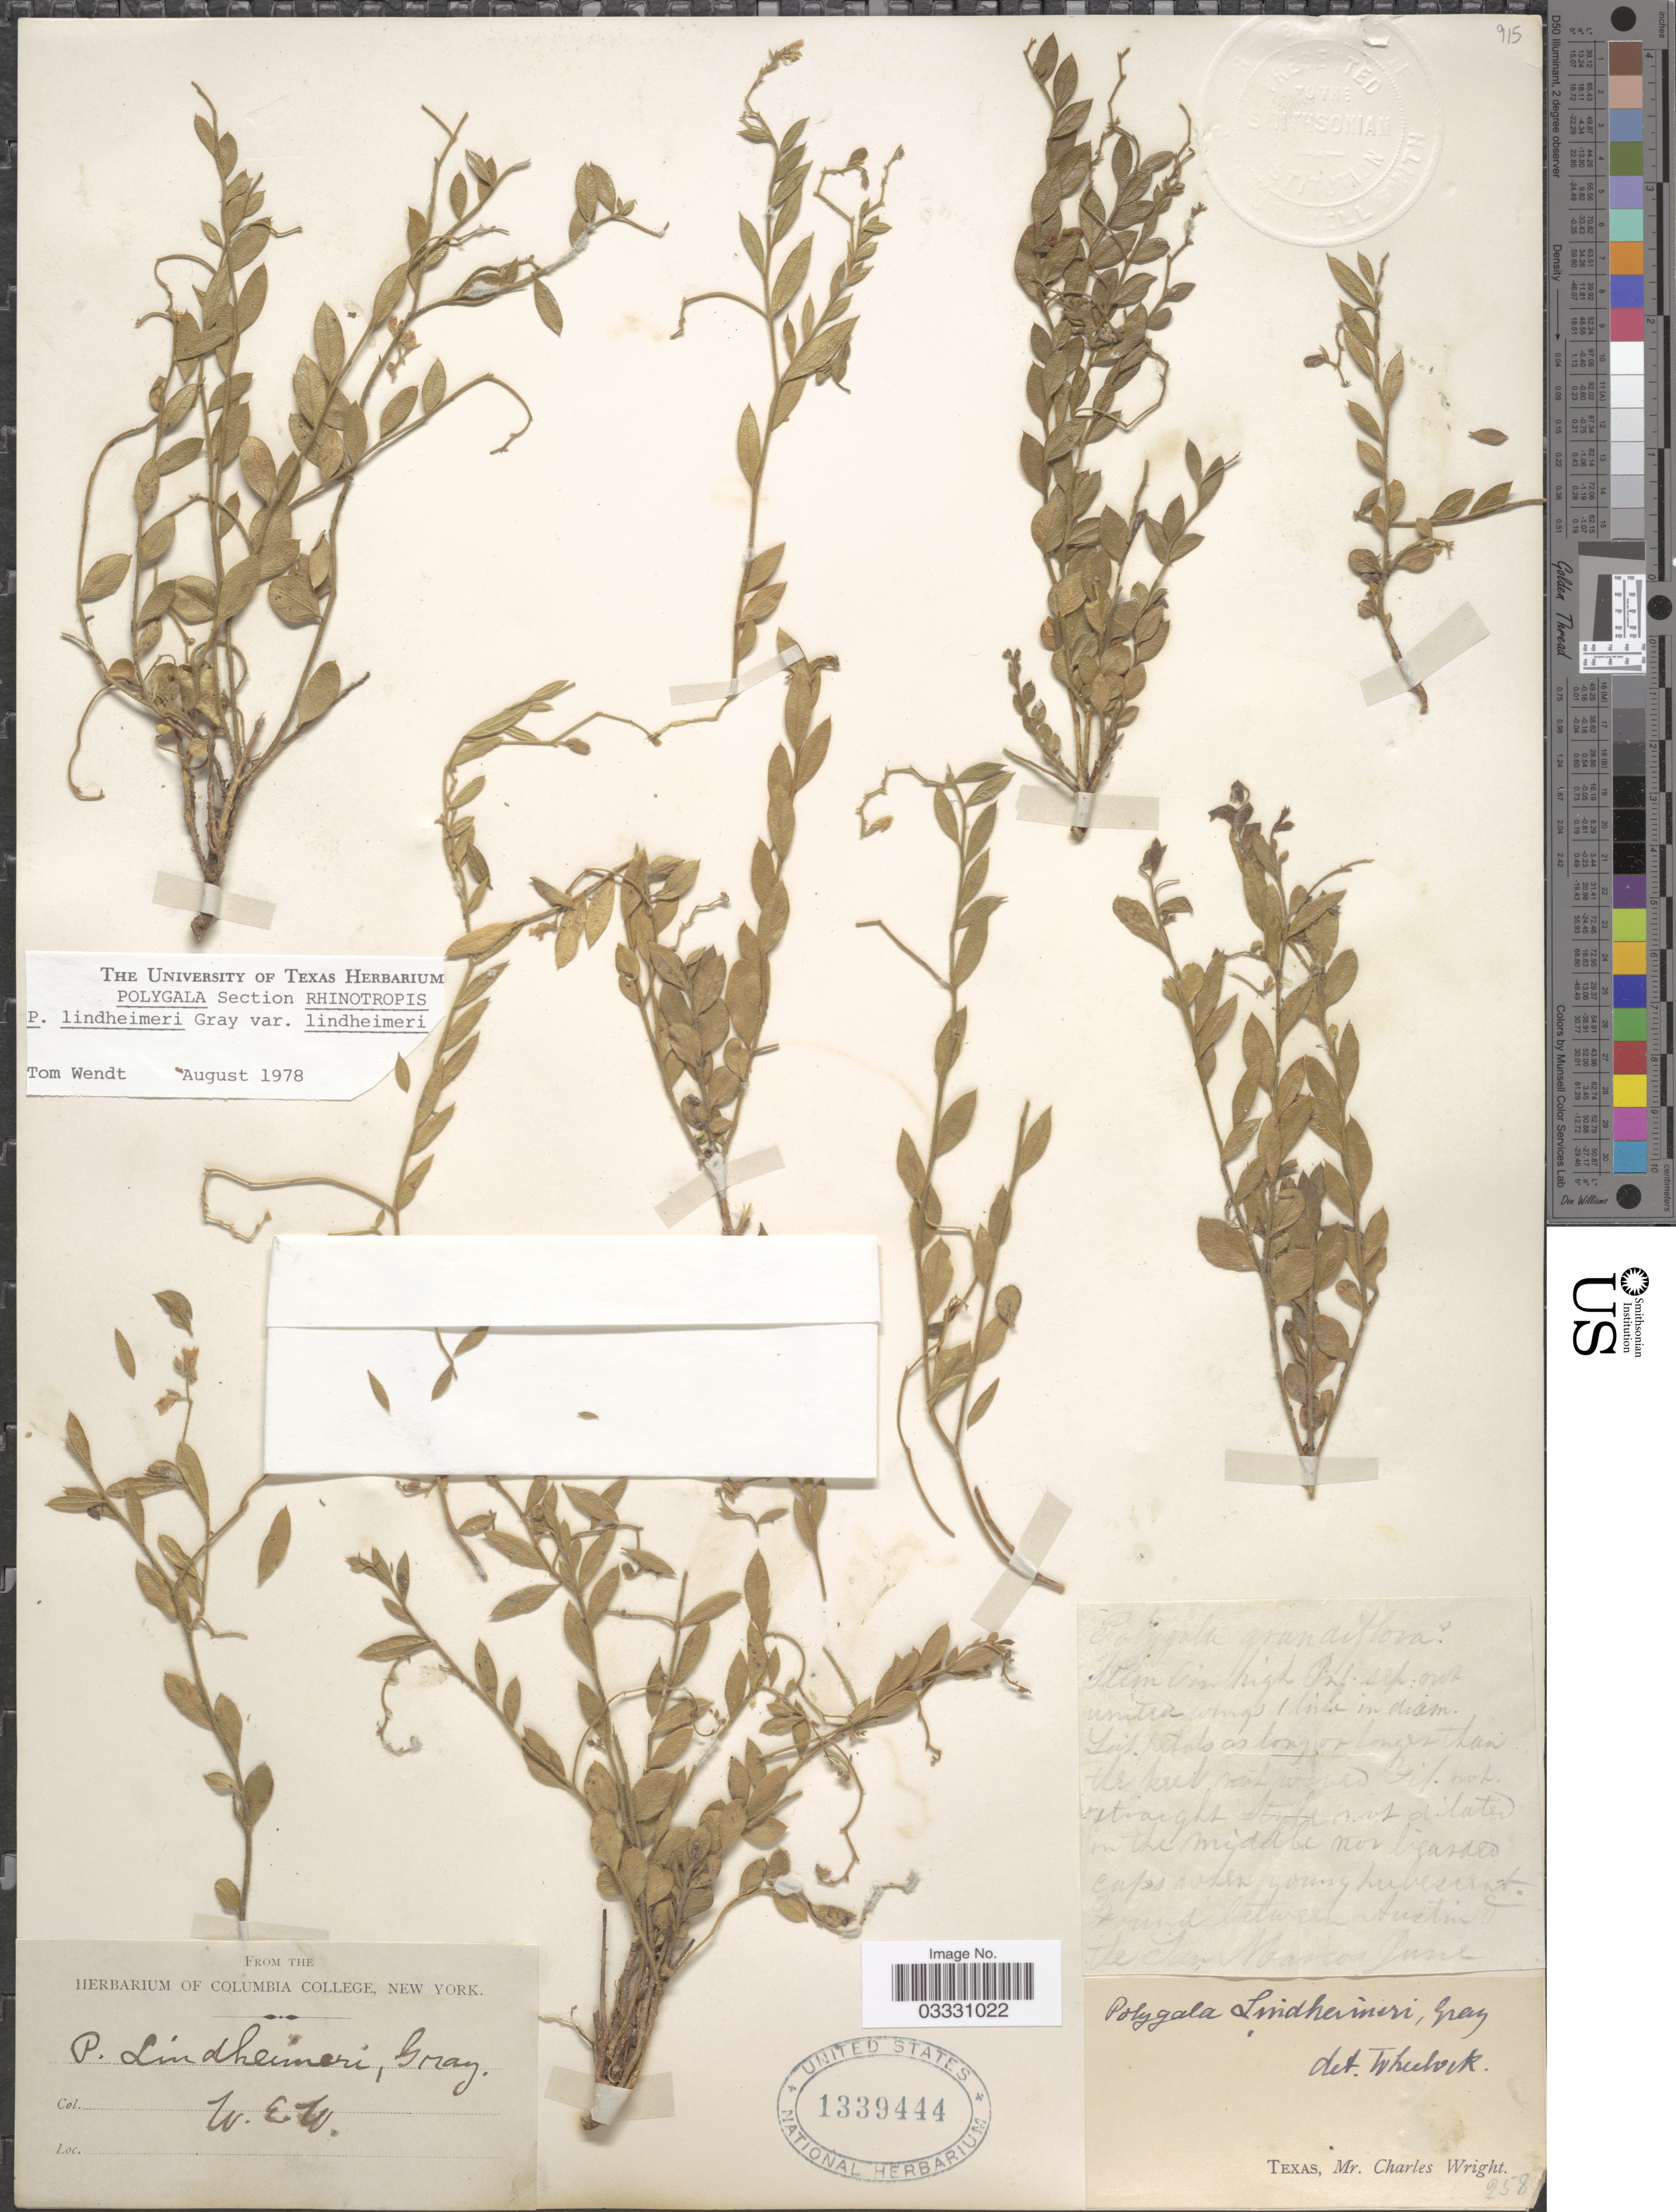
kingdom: Plantae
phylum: Tracheophyta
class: Magnoliopsida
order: Fabales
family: Polygalaceae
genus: Rhinotropis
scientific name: Rhinotropis lindheimeri var. lindheimeri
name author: (A. Gray) J.R. Abbott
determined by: Strong, Mark T., (BOT), Smithsonian Institution - National Museum of Natural History (UNITED STATES)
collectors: C. Wright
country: United States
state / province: Texas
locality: Found between Austin + the San Marcos.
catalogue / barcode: US 1339444